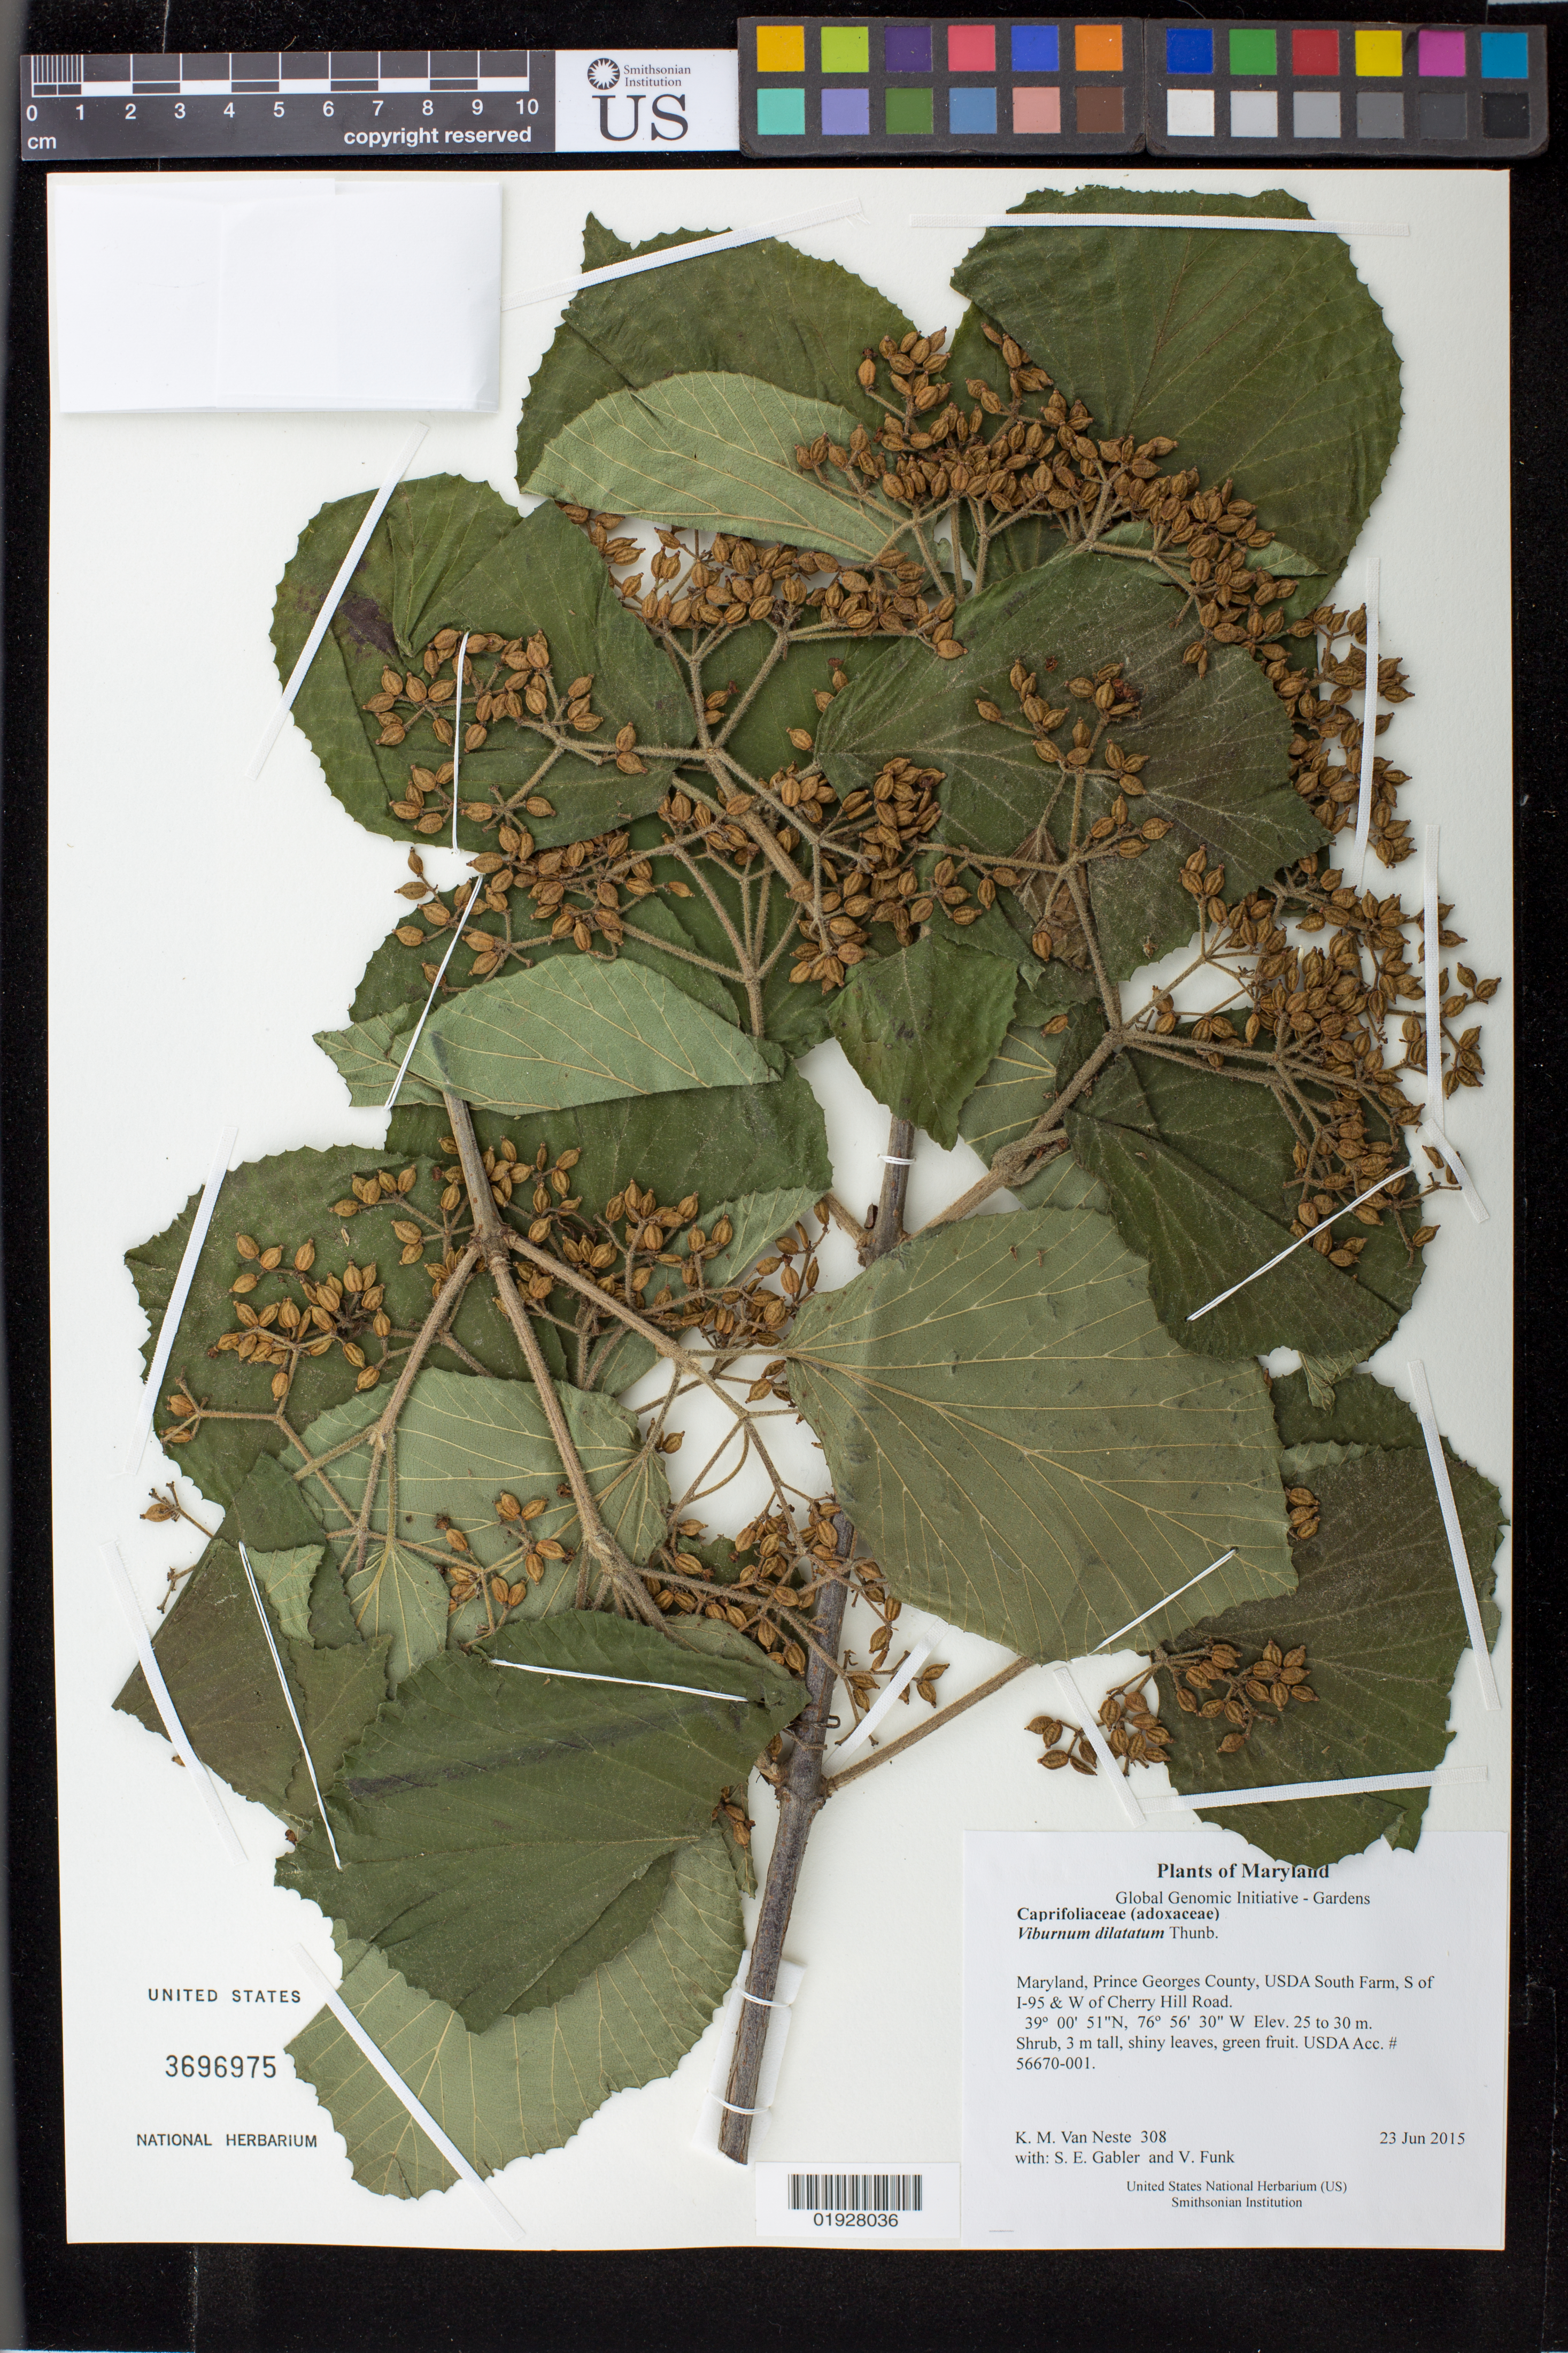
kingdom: Plantae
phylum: Tracheophyta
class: Magnoliopsida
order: Dipsacales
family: Viburnaceae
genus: Viburnum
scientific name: Viburnum dilatatum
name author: Thunb.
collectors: K. M. Van Neste, S. E. Gabler & V. Funk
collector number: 308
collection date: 2015-06-23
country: United States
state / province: Maryland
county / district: Prince George's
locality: USDA South Farm, S of I-95 & W of Cherry Hill Road.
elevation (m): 25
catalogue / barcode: US 3696975